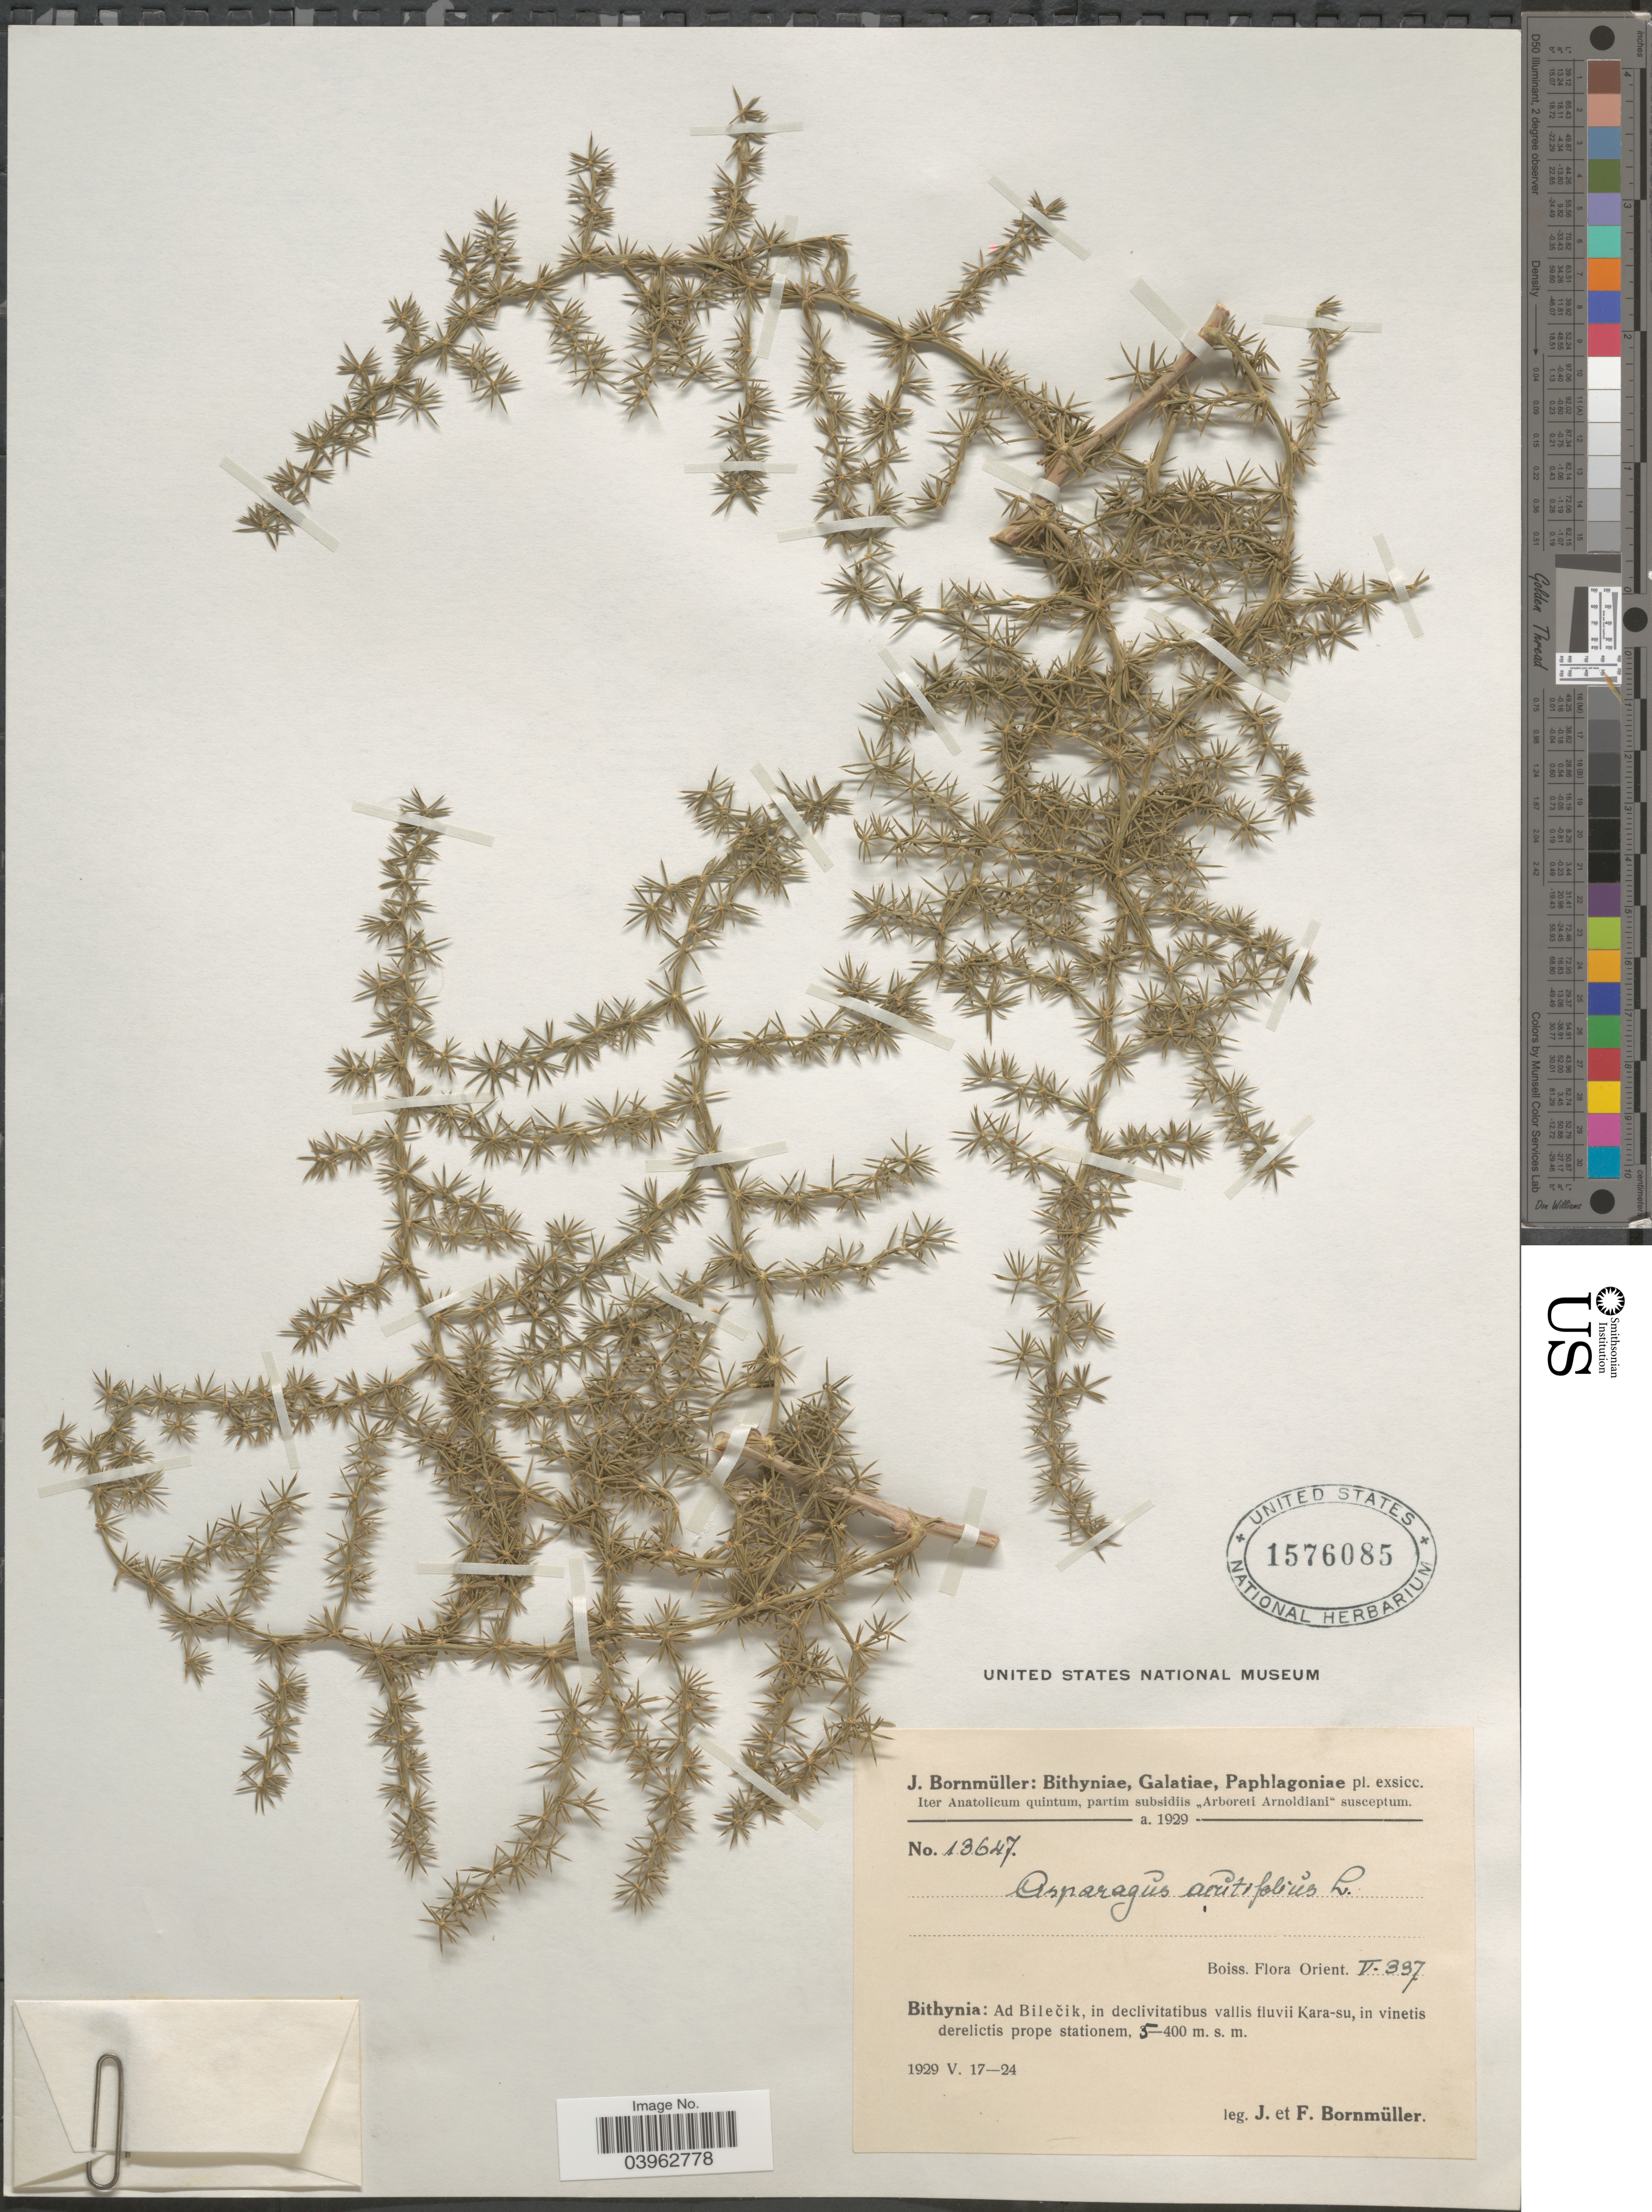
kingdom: Plantae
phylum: Tracheophyta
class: Liliopsida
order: Asparagales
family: Asparagaceae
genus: Asparagus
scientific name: Asparagus acutifolius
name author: L.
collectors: J. Bornmüller & F. Bornmüller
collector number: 13647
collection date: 1929-05-17/1929-05-24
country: Turkey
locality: Bithynia: Ad Bilečik, in declibitatibus vallis fluvii Kara-su, in vinetis derelictis prope stationem.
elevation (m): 400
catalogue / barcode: US 1576085